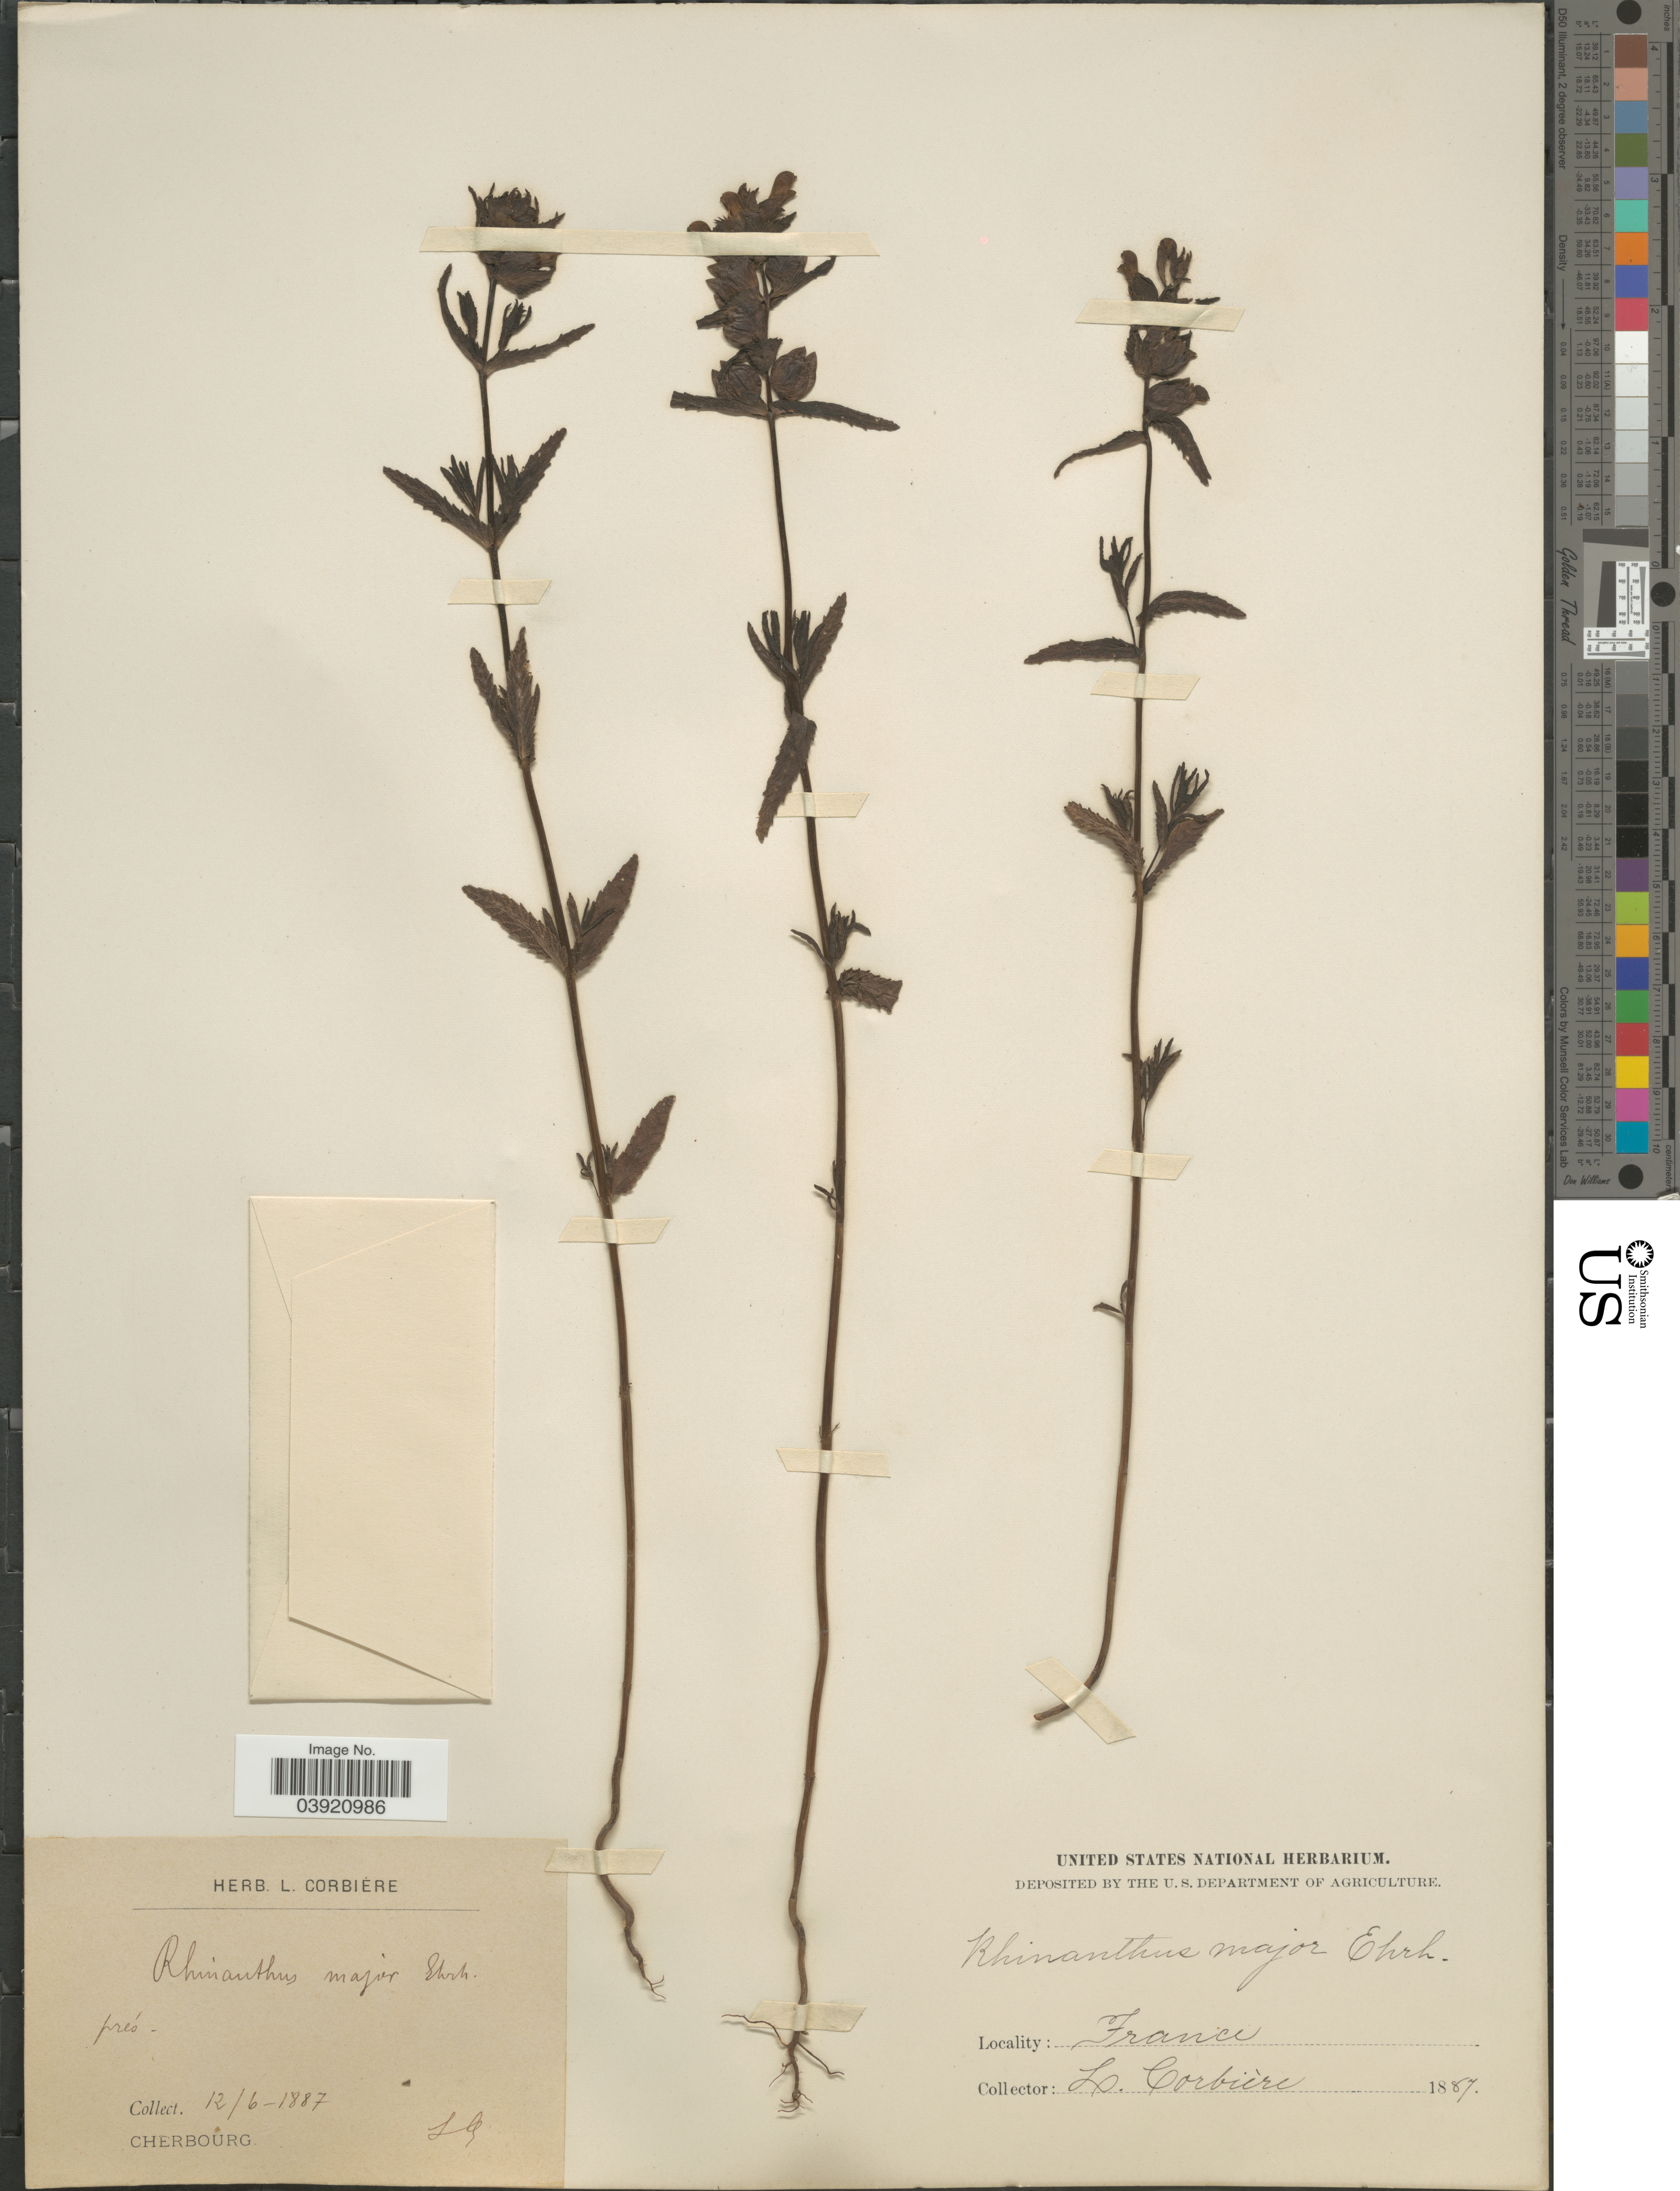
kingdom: Plantae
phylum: Tracheophyta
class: Magnoliopsida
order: Lamiales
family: Orobanchaceae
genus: Rhinanthus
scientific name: Rhinanthus major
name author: L.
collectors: L. Corbière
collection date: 1887-06-12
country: France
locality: Prés. Cherbourg.